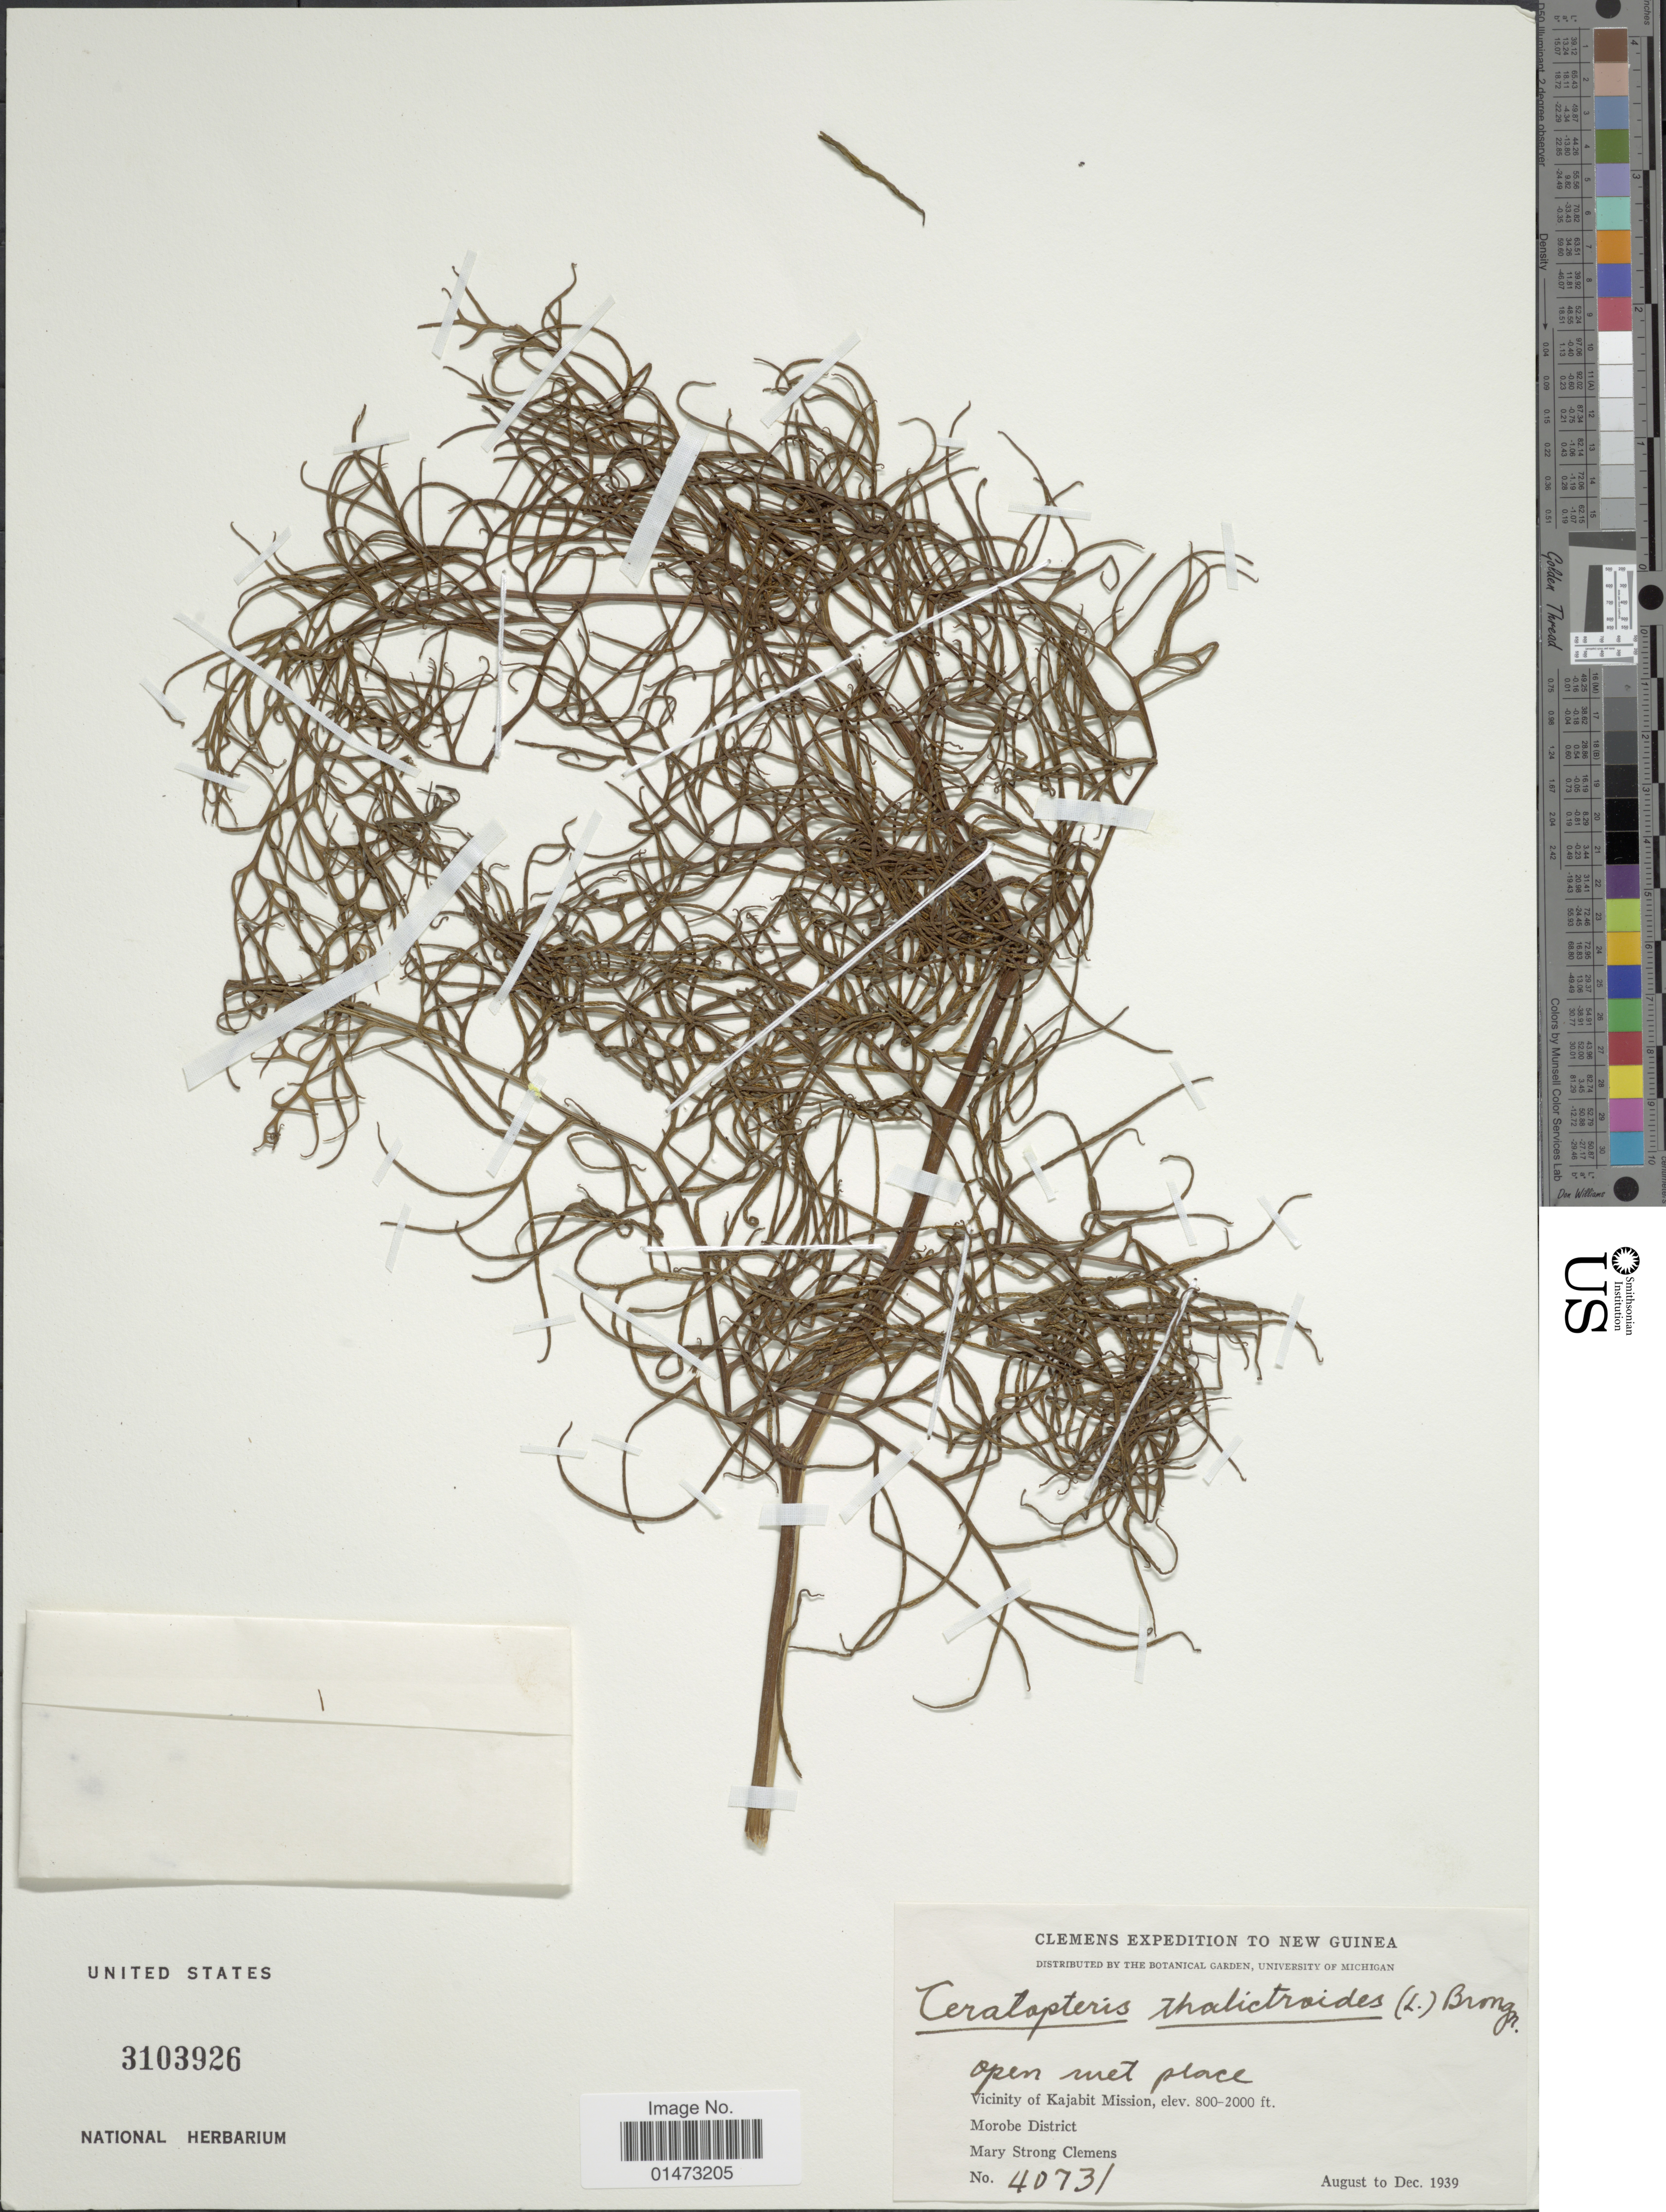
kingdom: Plantae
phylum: Tracheophyta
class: Polypodiopsida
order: Polypodiales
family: Pteridaceae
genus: Ceratopteris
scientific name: Ceratopteris thalictroides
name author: (L.) Brongn.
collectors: M. S. Clemens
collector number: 40731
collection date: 1939-08/1939-12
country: Papua New Guinea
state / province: Morobe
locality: New Guinea, Vicinity of Kajabit Mission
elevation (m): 244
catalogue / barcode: US 3103926